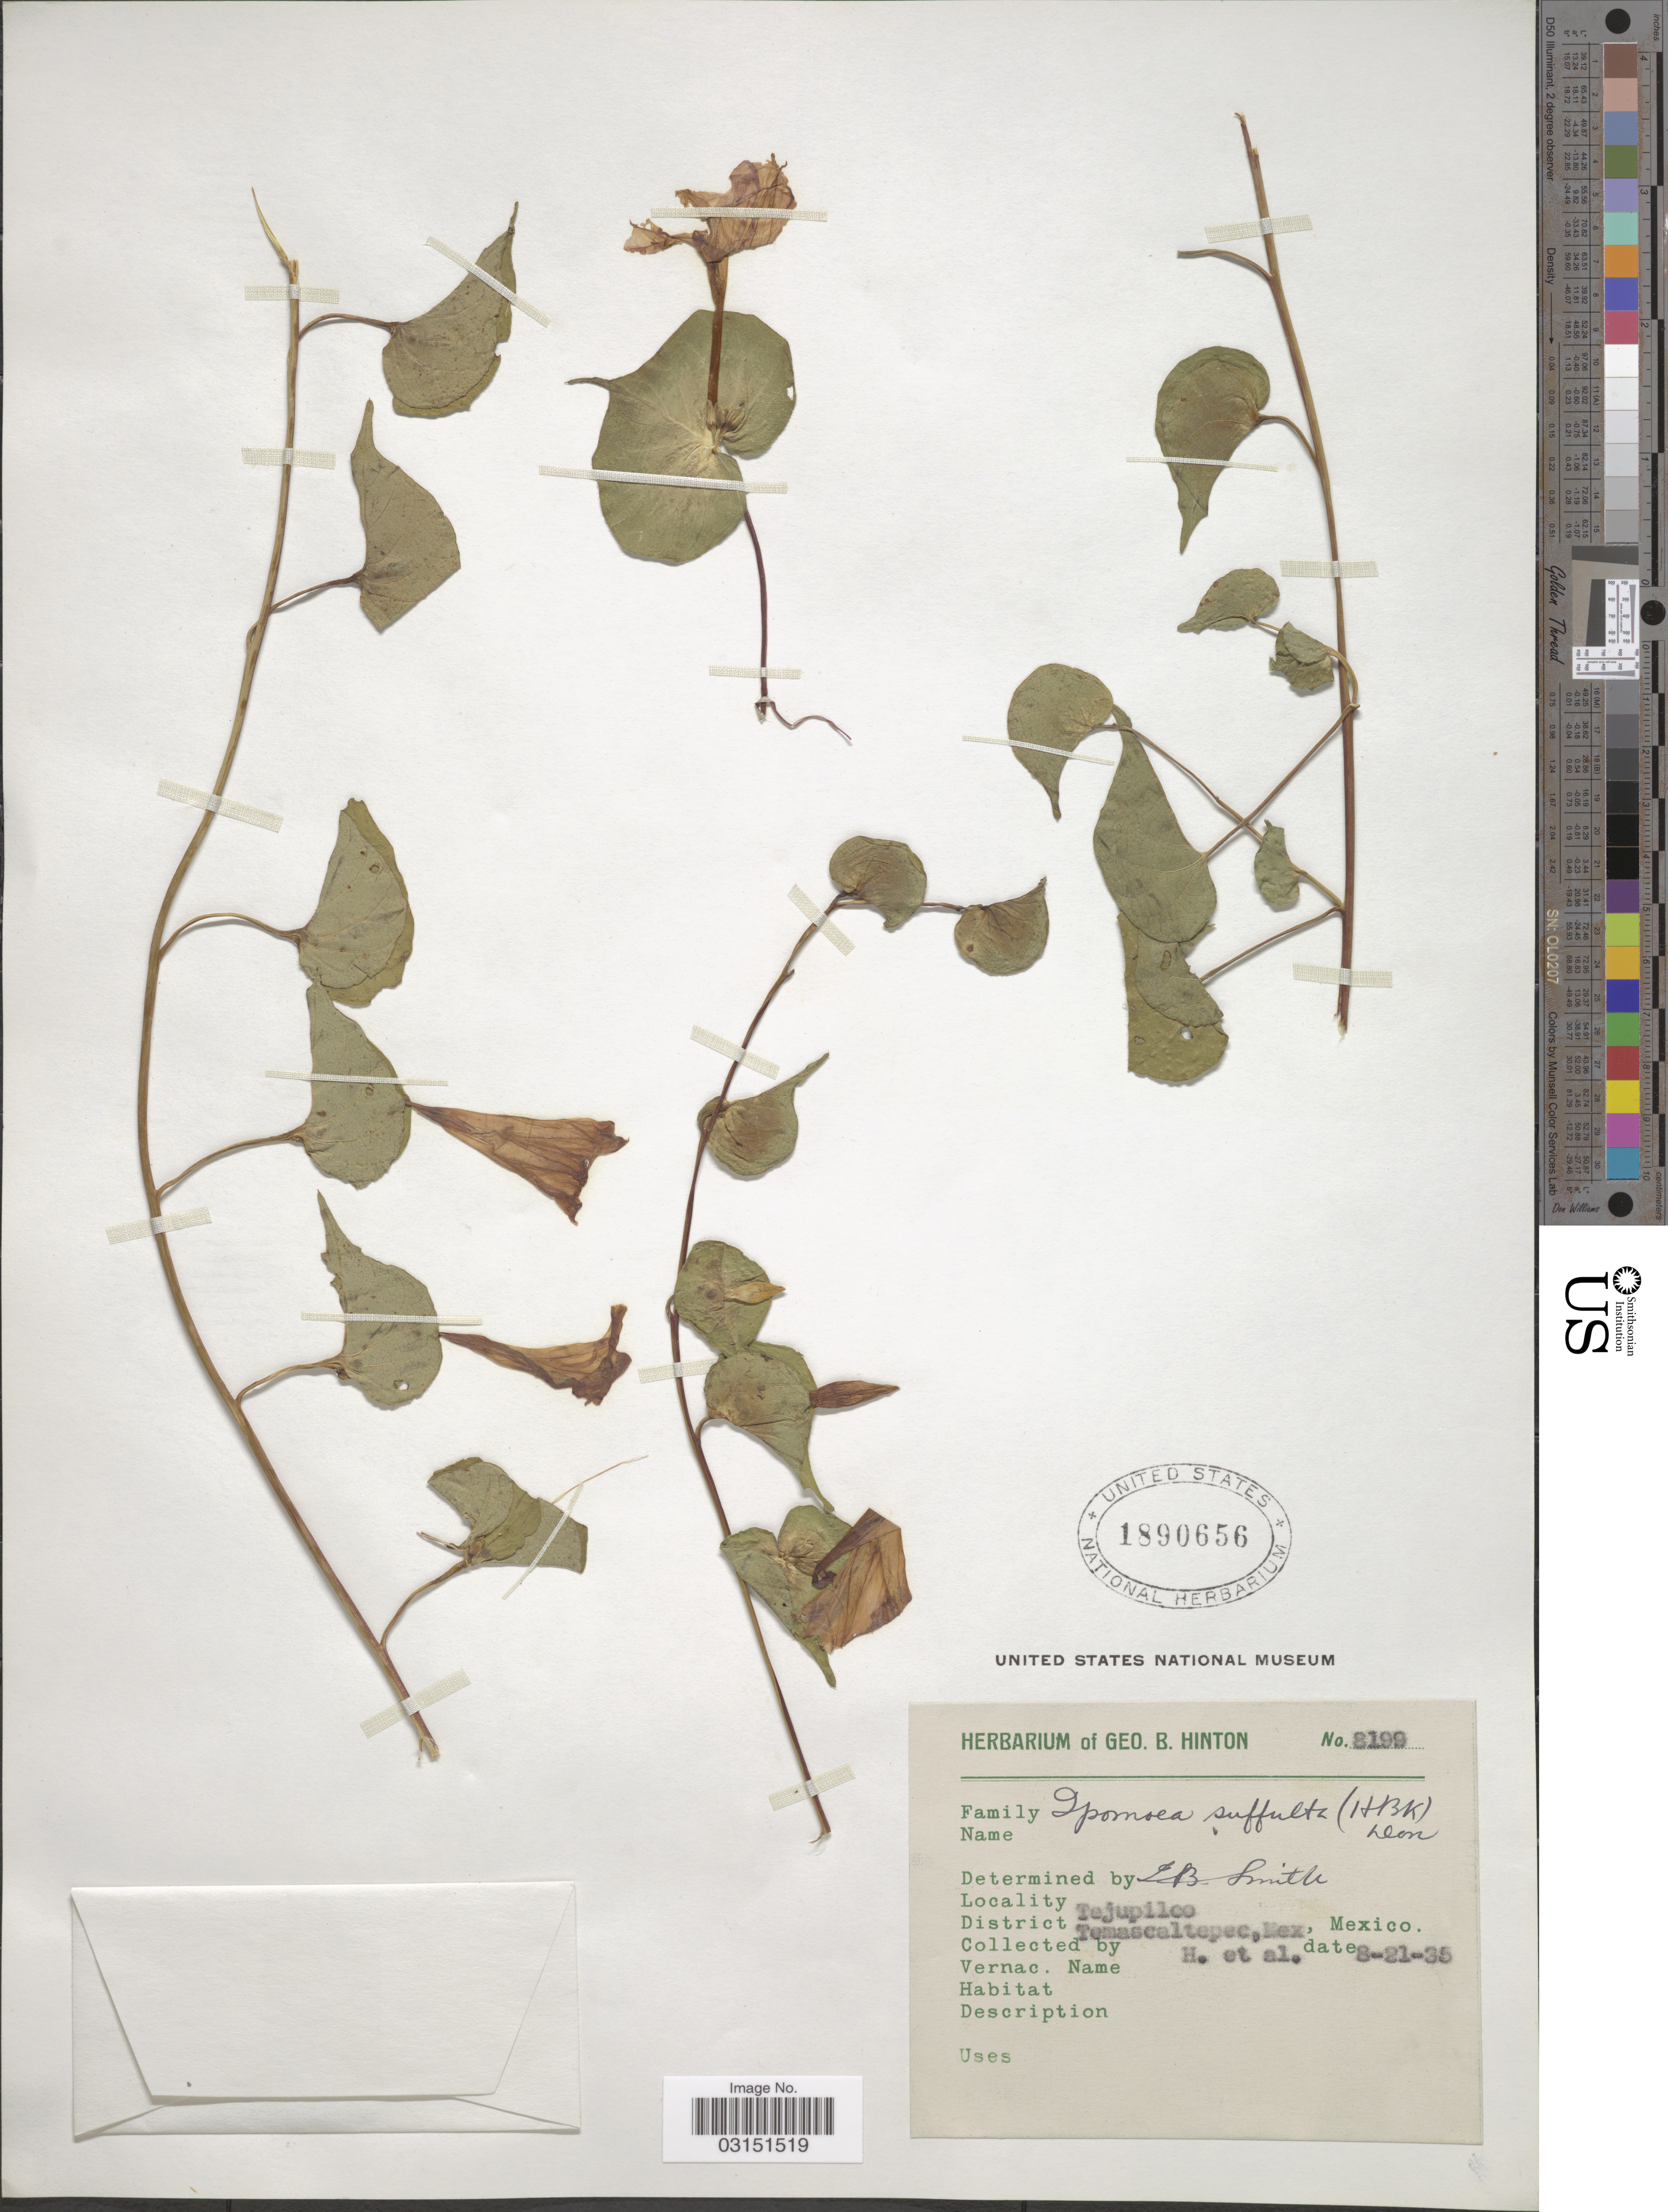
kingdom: Plantae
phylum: Tracheophyta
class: Magnoliopsida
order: Solanales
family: Convolvulaceae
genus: Ipomoea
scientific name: Ipomoea suffulta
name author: (Kunth) G. Don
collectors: G. B. Hinton & et al.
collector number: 8199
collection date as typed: Transcribed d/m/y: 21/8/35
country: Mexico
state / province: México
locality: Tejupilco. District Temascaltepec.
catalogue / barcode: US 1890656